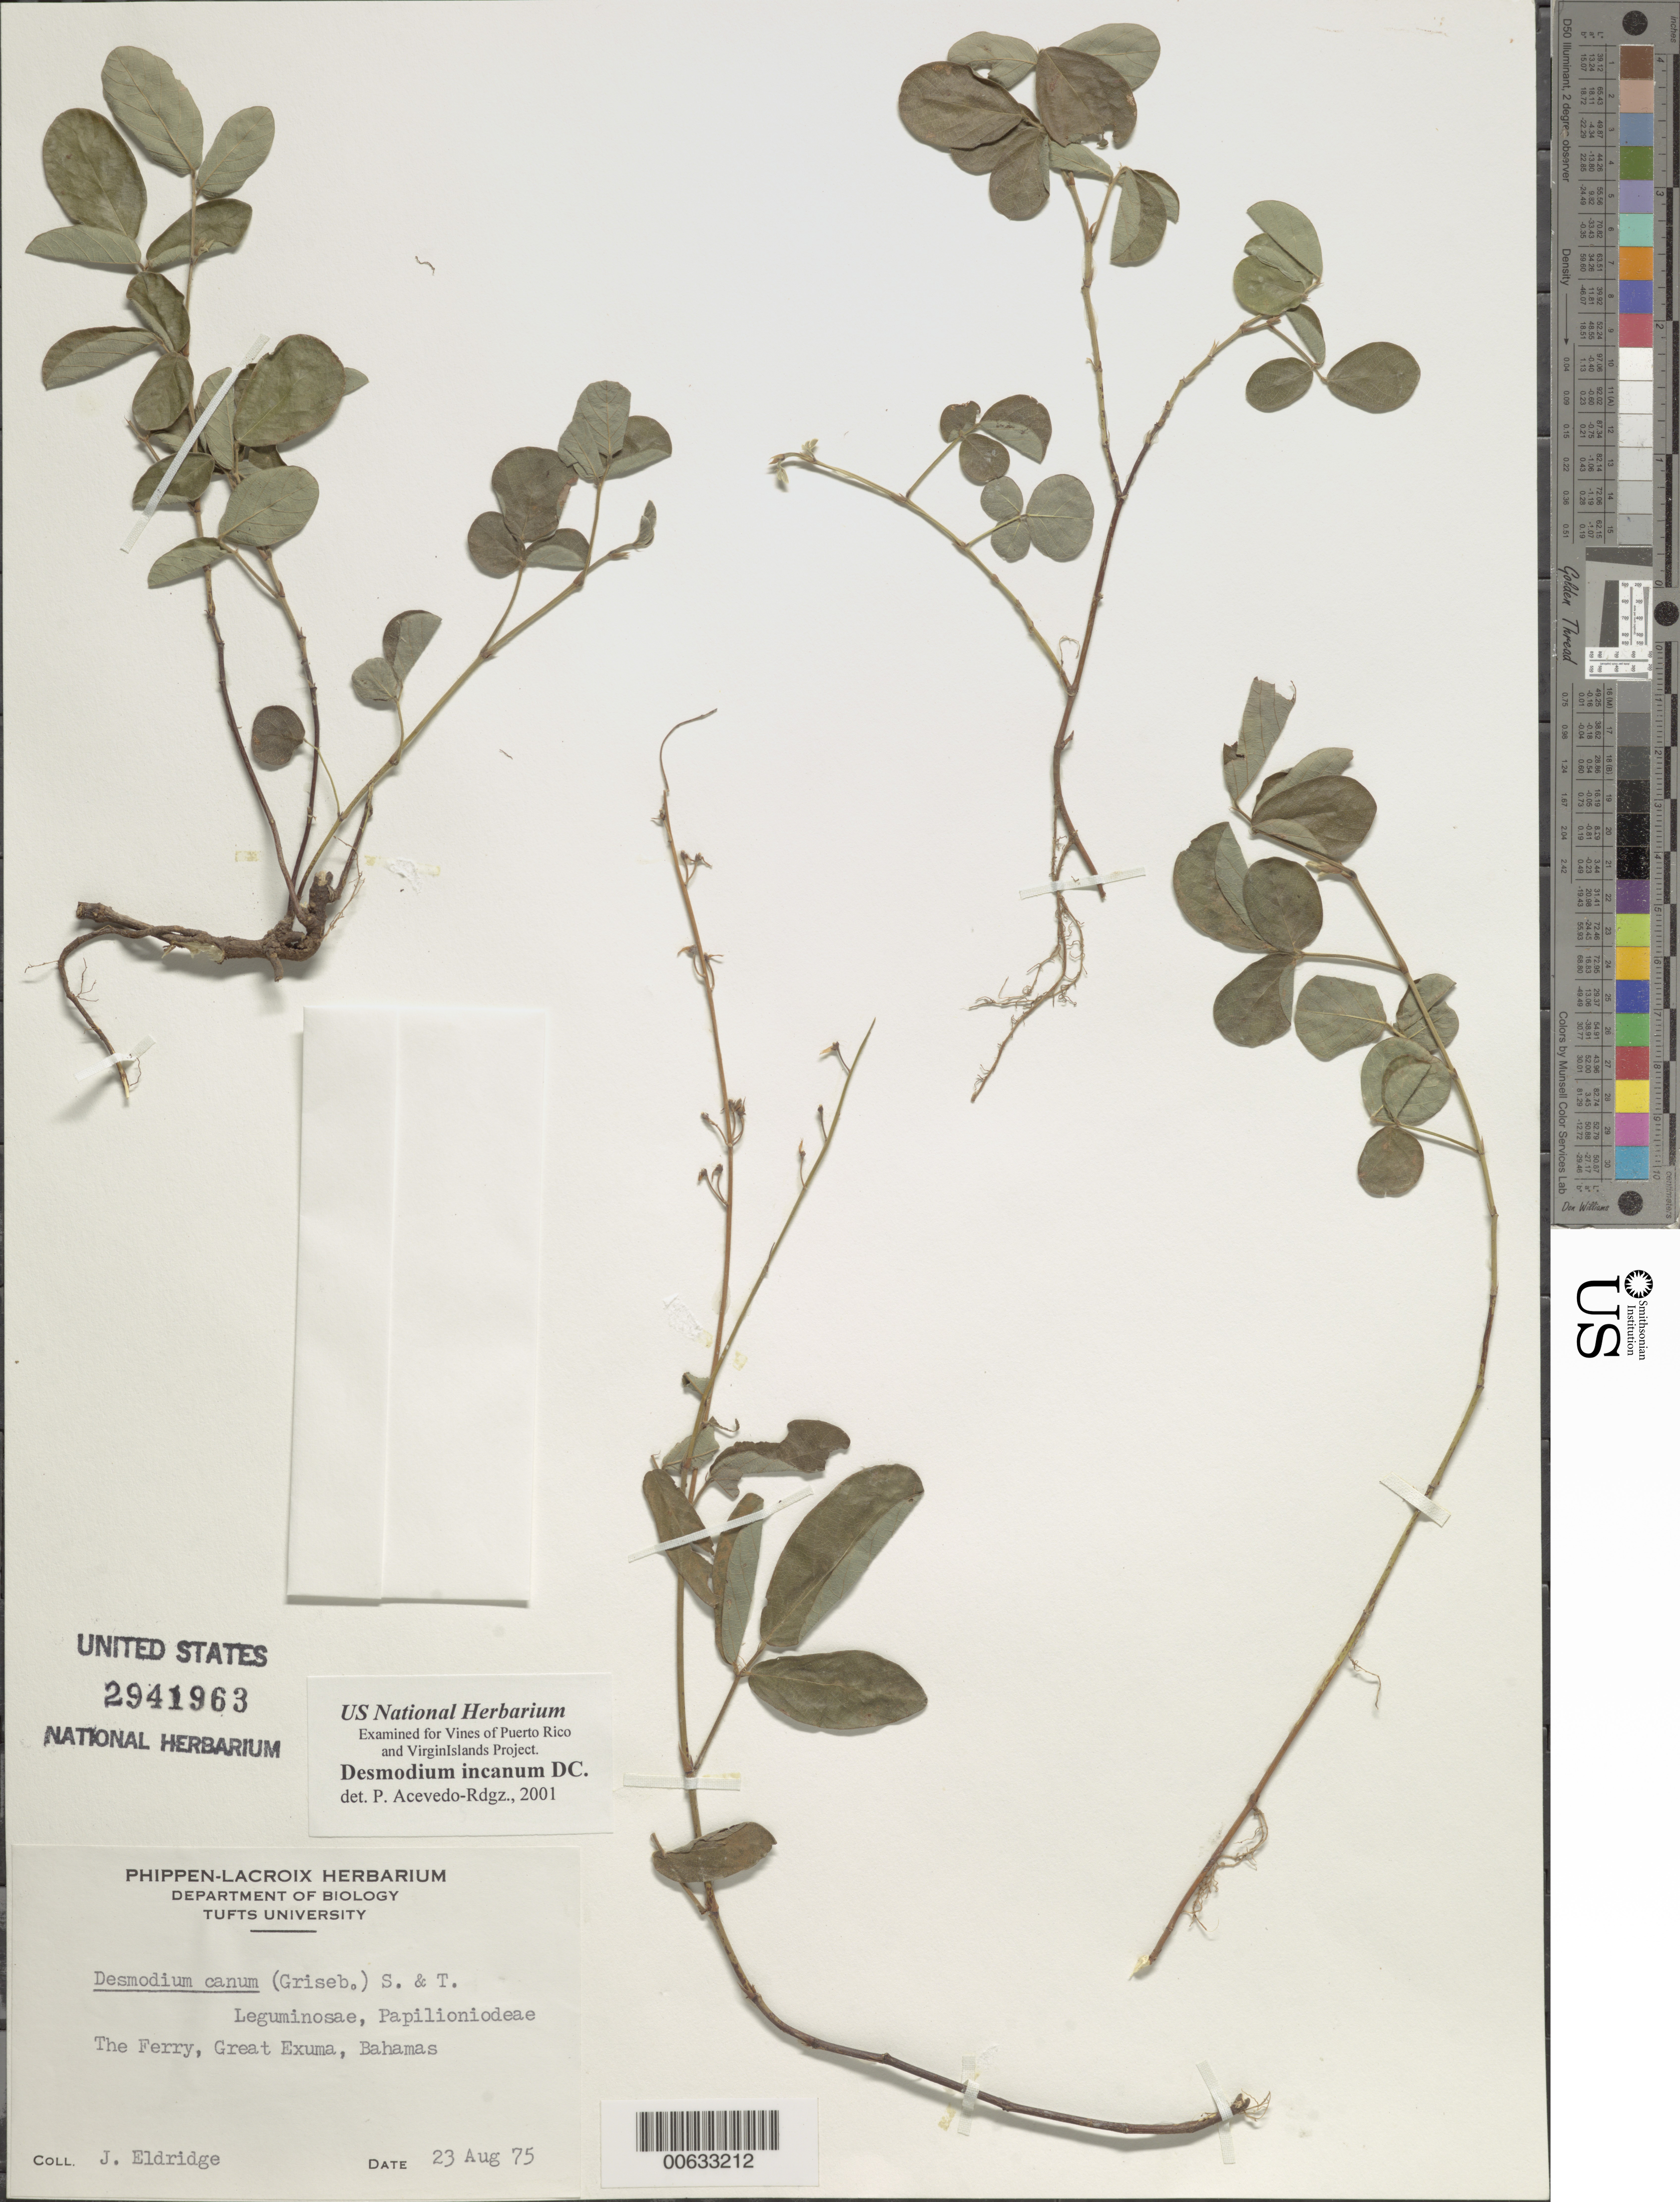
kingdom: Plantae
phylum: Tracheophyta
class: Magnoliopsida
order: Fabales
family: Fabaceae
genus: Desmodium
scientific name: Desmodium incanum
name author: (Sw.) DC.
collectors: J. Eldridge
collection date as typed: Transcribed d/m/y: 23/8/75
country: Bahamas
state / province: Exuma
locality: The Ferry, Great Exuma, Bahamas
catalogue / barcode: US 2941963